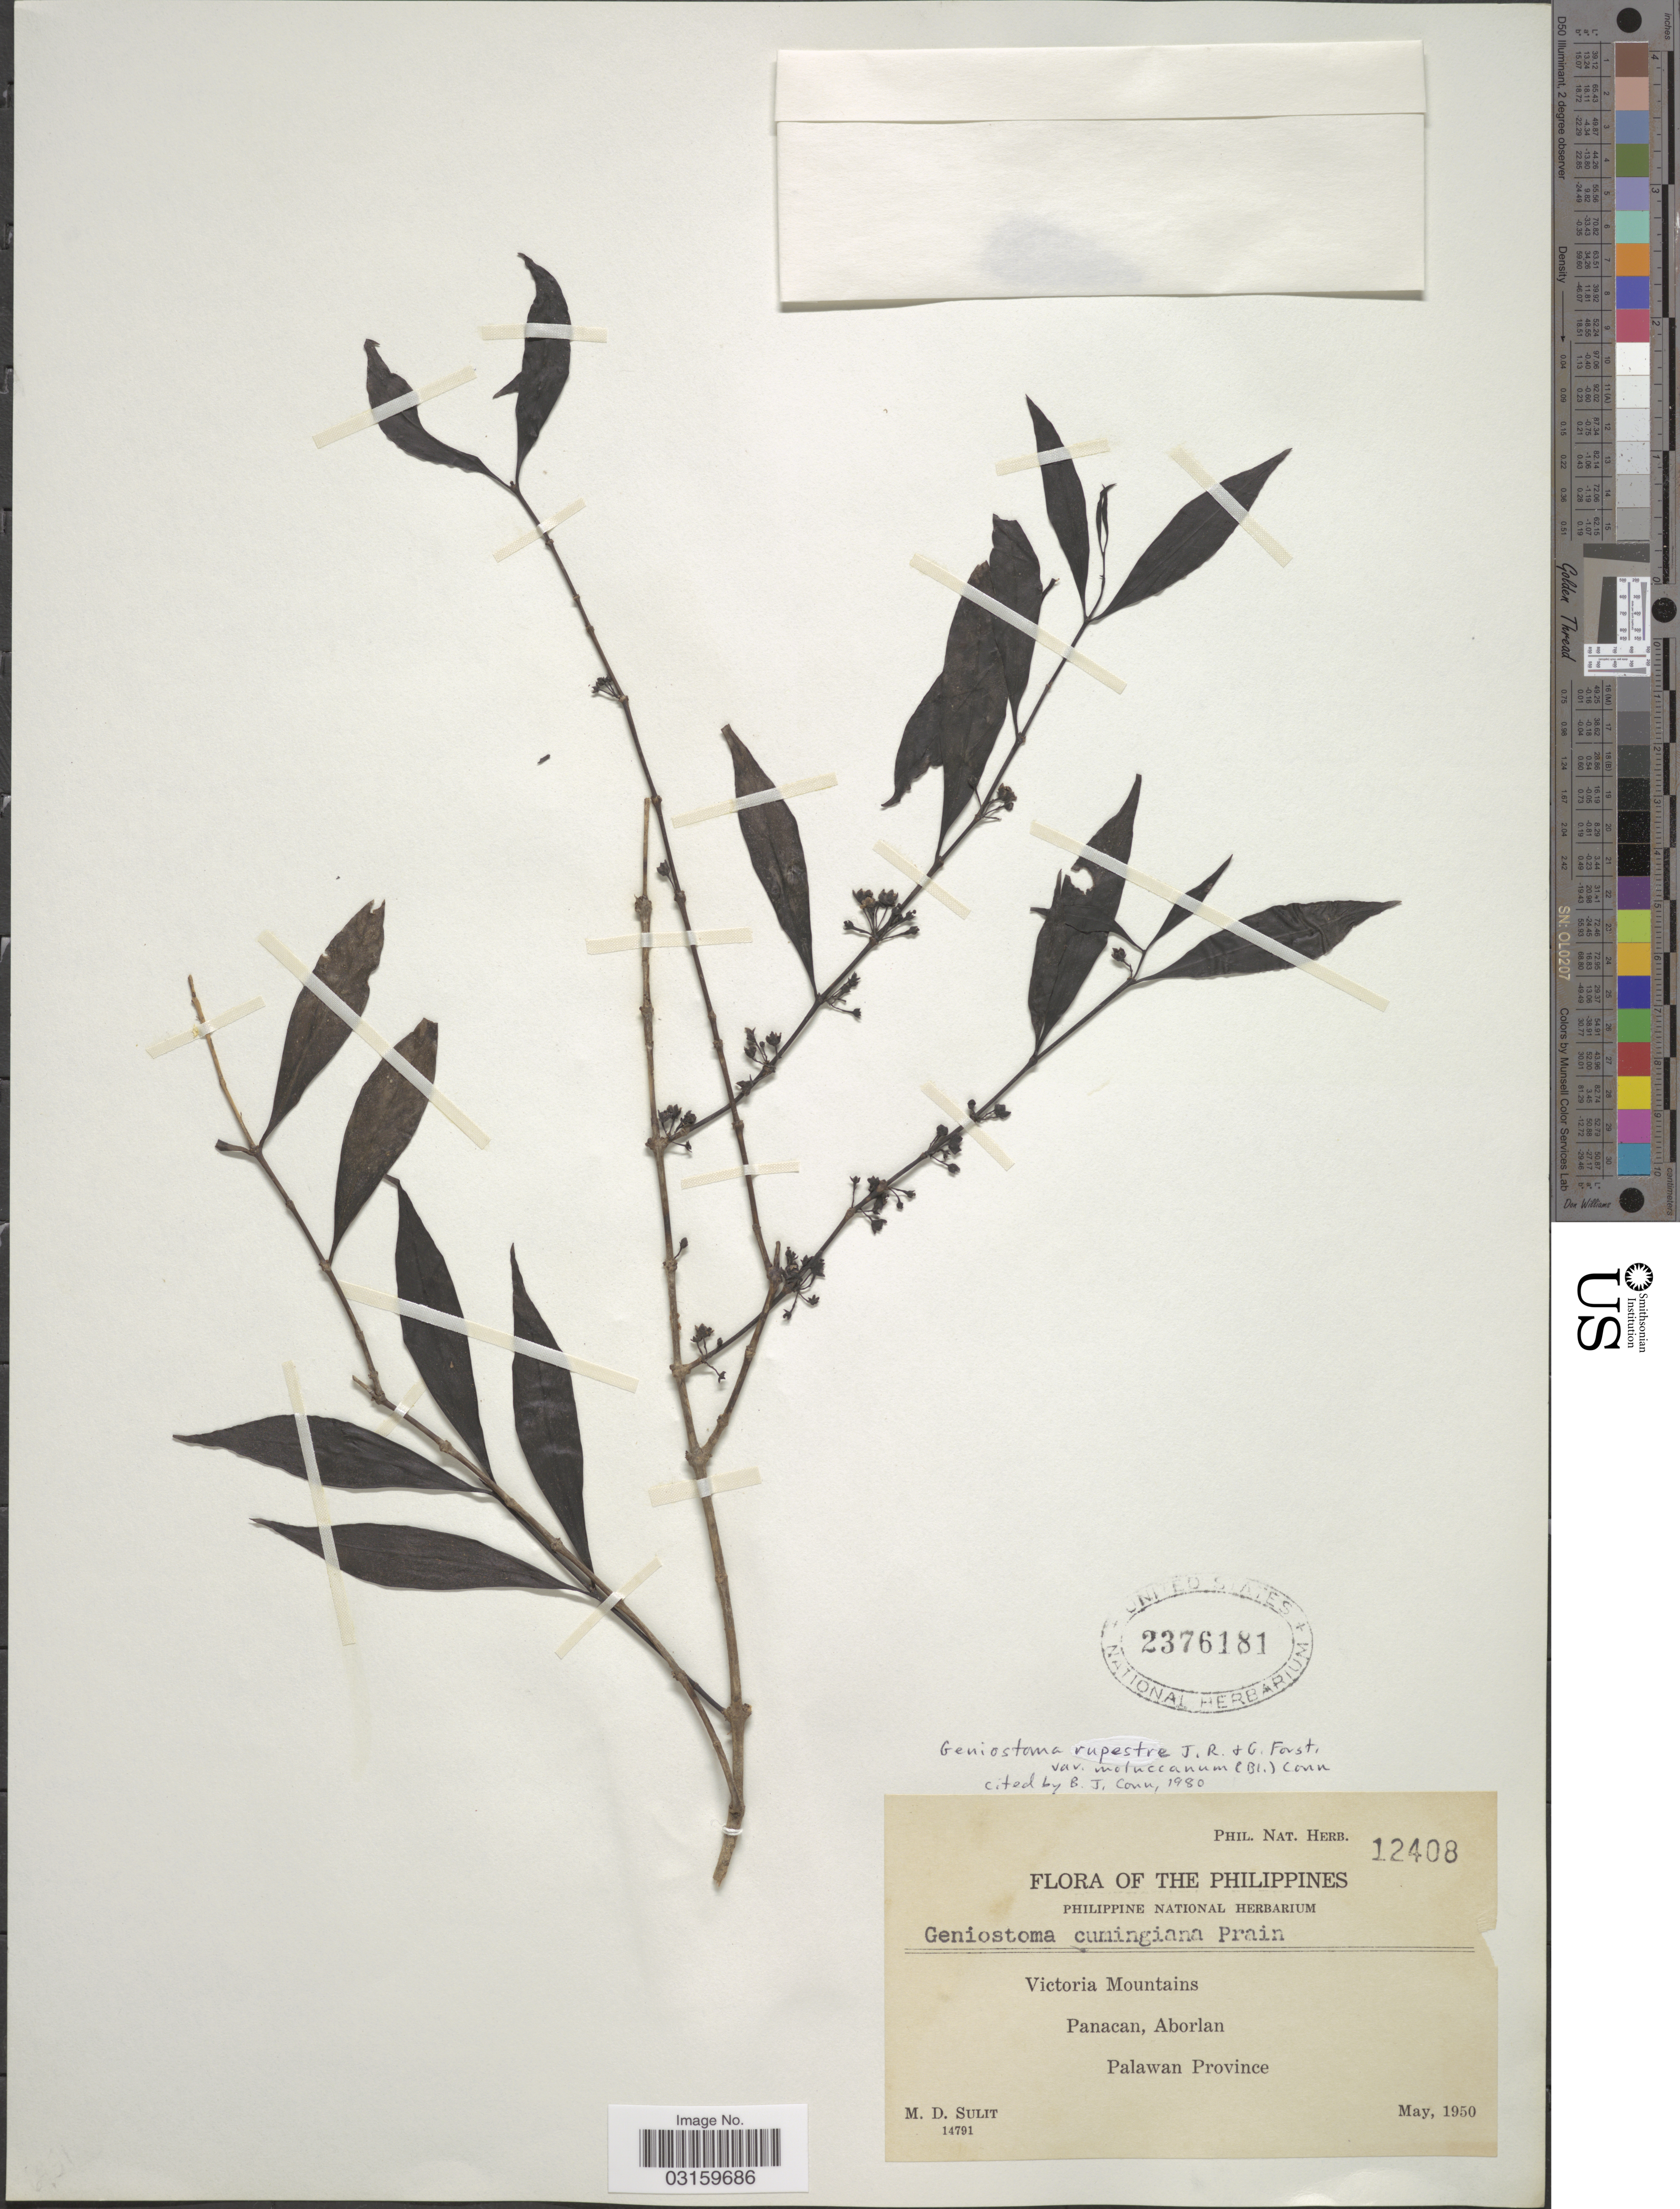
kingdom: Plantae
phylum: Tracheophyta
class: Magnoliopsida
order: Gentianales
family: Loganiaceae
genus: Geniostoma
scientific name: Geniostoma rupestre var. moluccanum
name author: (Blume) B.J. Conn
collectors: M. Sulit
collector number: Phil. Nat. Herb. 12408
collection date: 1950-05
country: Philippines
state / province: Mimaropa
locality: Victoria Mountains, Panacan, Aborlan, Palawan Province.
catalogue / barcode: US 2376181